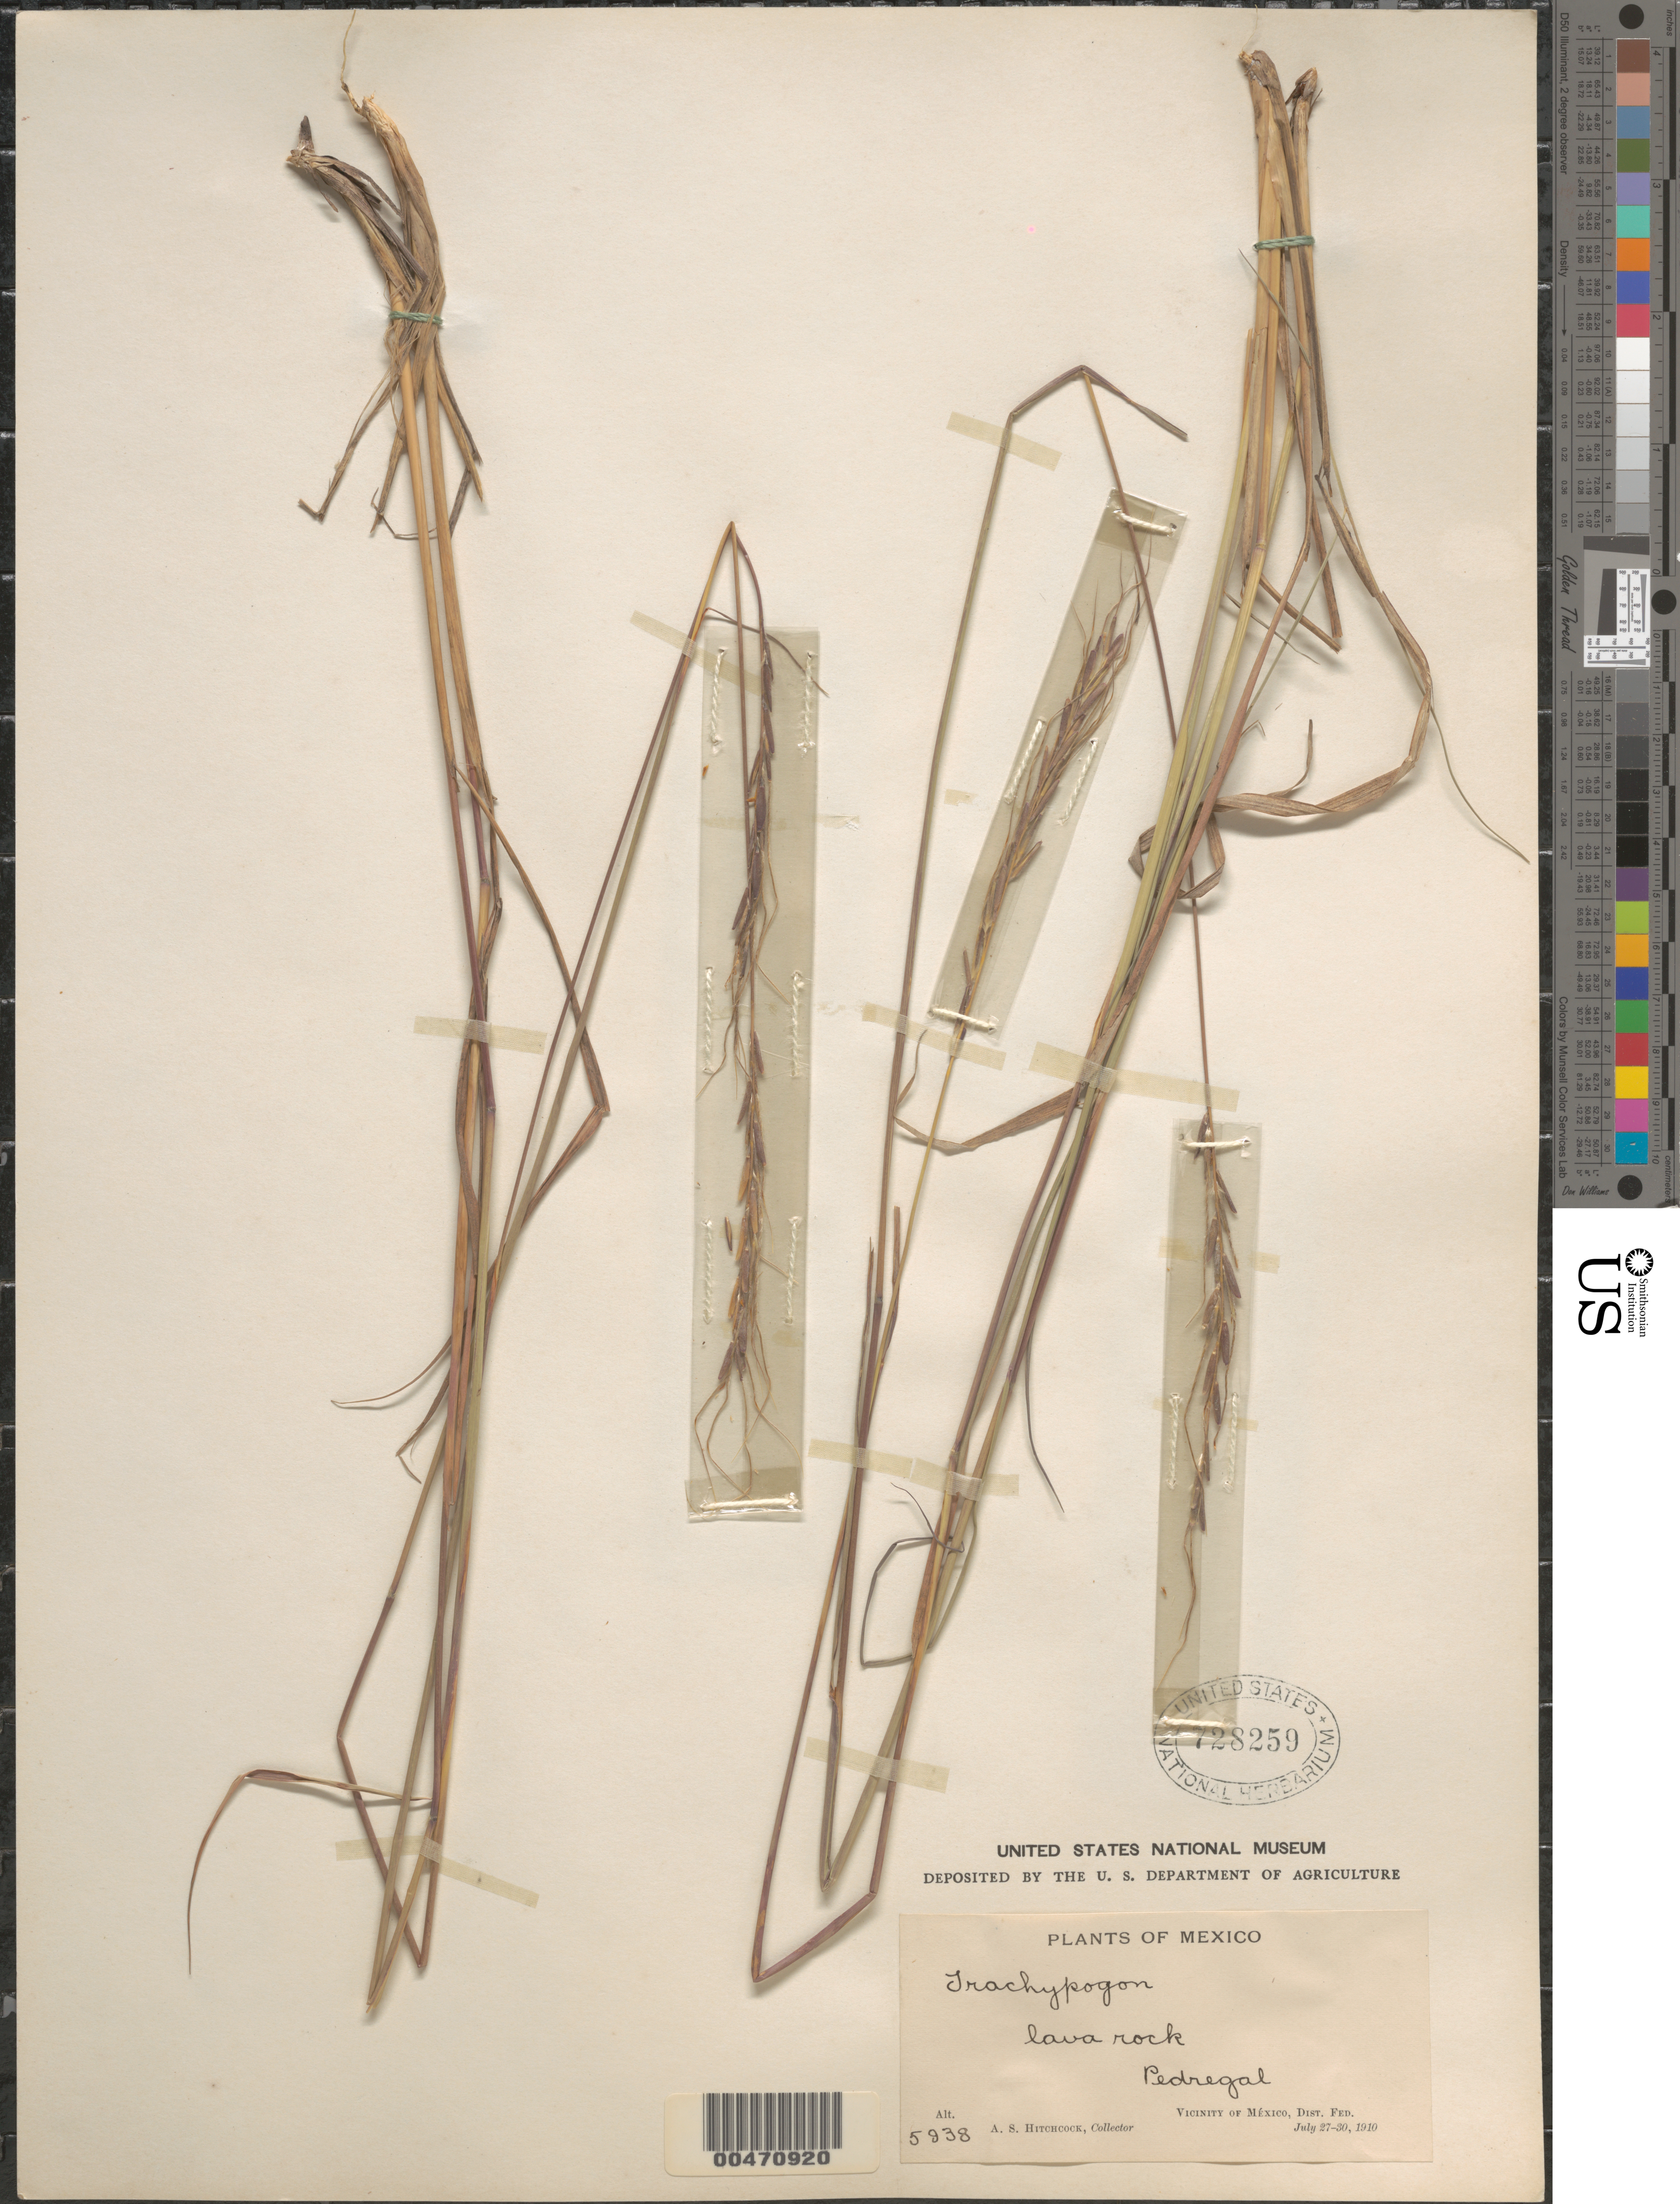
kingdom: Plantae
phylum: Tracheophyta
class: Liliopsida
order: Poales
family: Poaceae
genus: Trachypogon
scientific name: Trachypogon montufari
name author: (Kunth) Nees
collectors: A. S. Hitchcock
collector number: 5938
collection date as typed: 27 Jul 1910 to 30 Jul 1910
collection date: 1910-07-27/1910-07-30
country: Mexico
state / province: Distrito Federal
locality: Vicinity of México, Pedregal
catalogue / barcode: US 728259